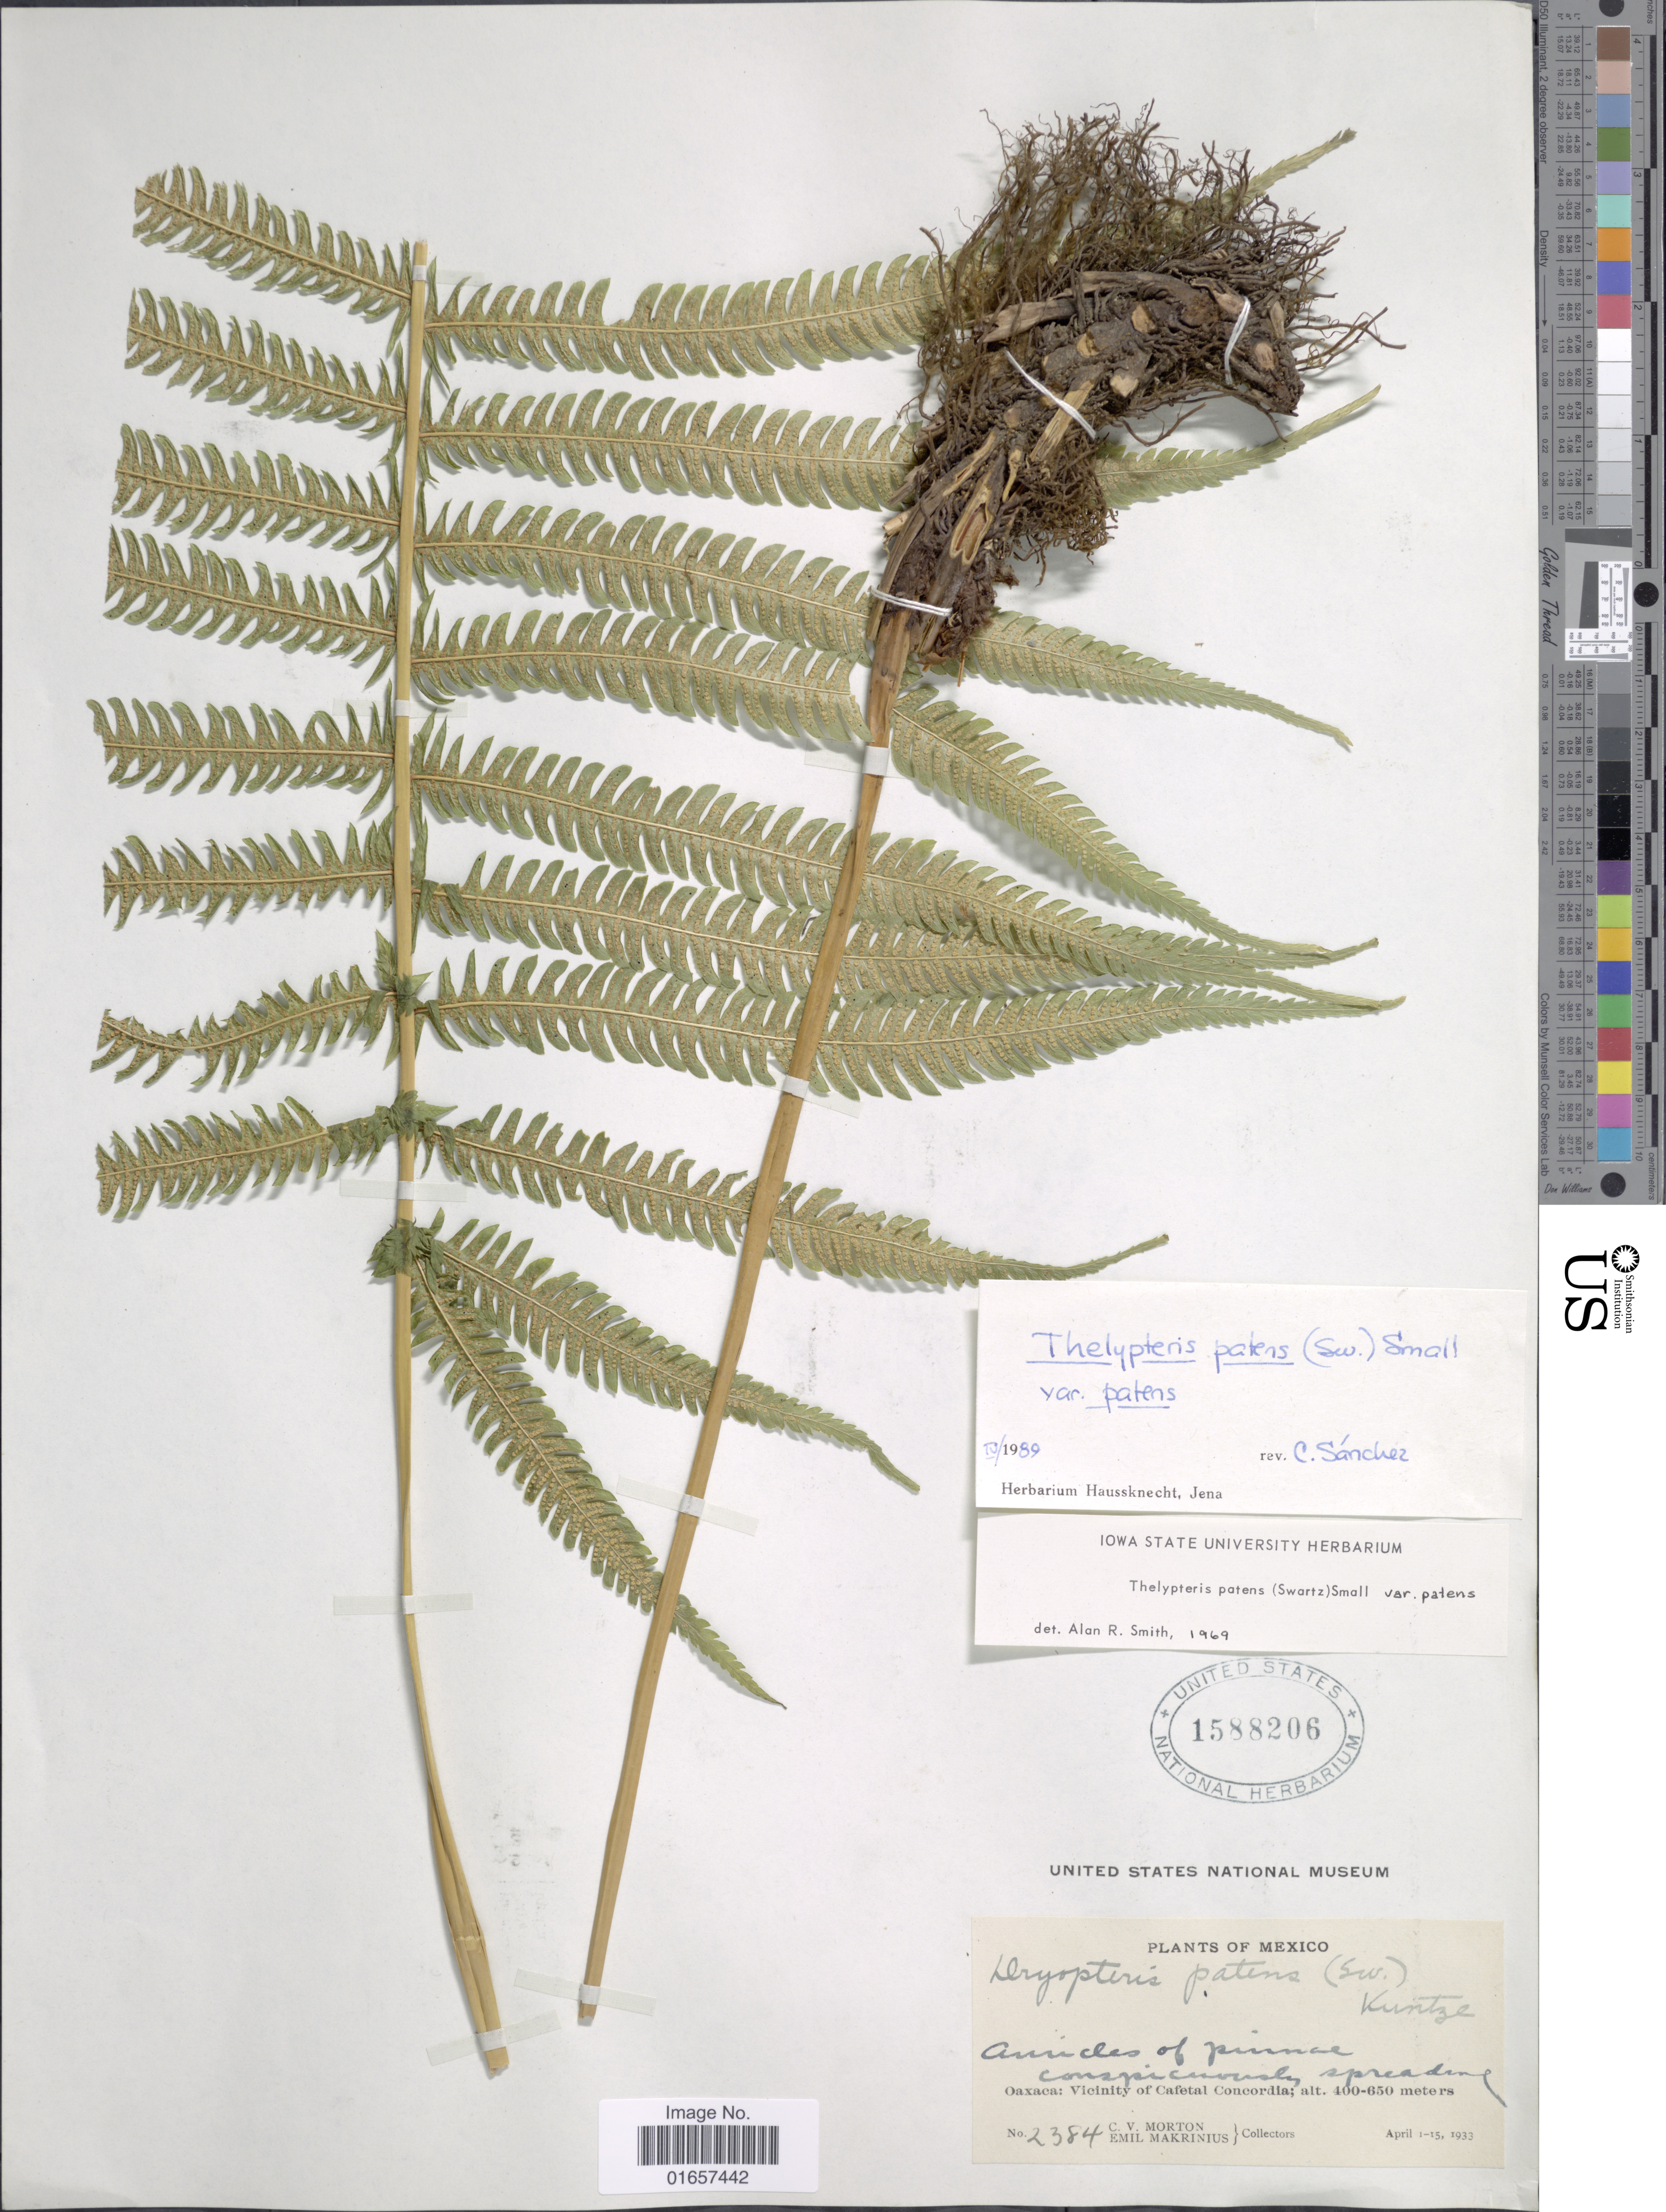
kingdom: Plantae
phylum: Tracheophyta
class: Polypodiopsida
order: Polypodiales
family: Thelypteridaceae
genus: Christella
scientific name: Christella patens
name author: (Sw.) Holttum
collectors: C. V. Morton & E. Makrinus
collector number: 2384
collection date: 1933-04-01/1933-04-15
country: Mexico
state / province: Oaxaca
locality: Mexico, Oaxaca: Vicinity of Cafetal Concordia.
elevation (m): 400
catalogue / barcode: US 1588206